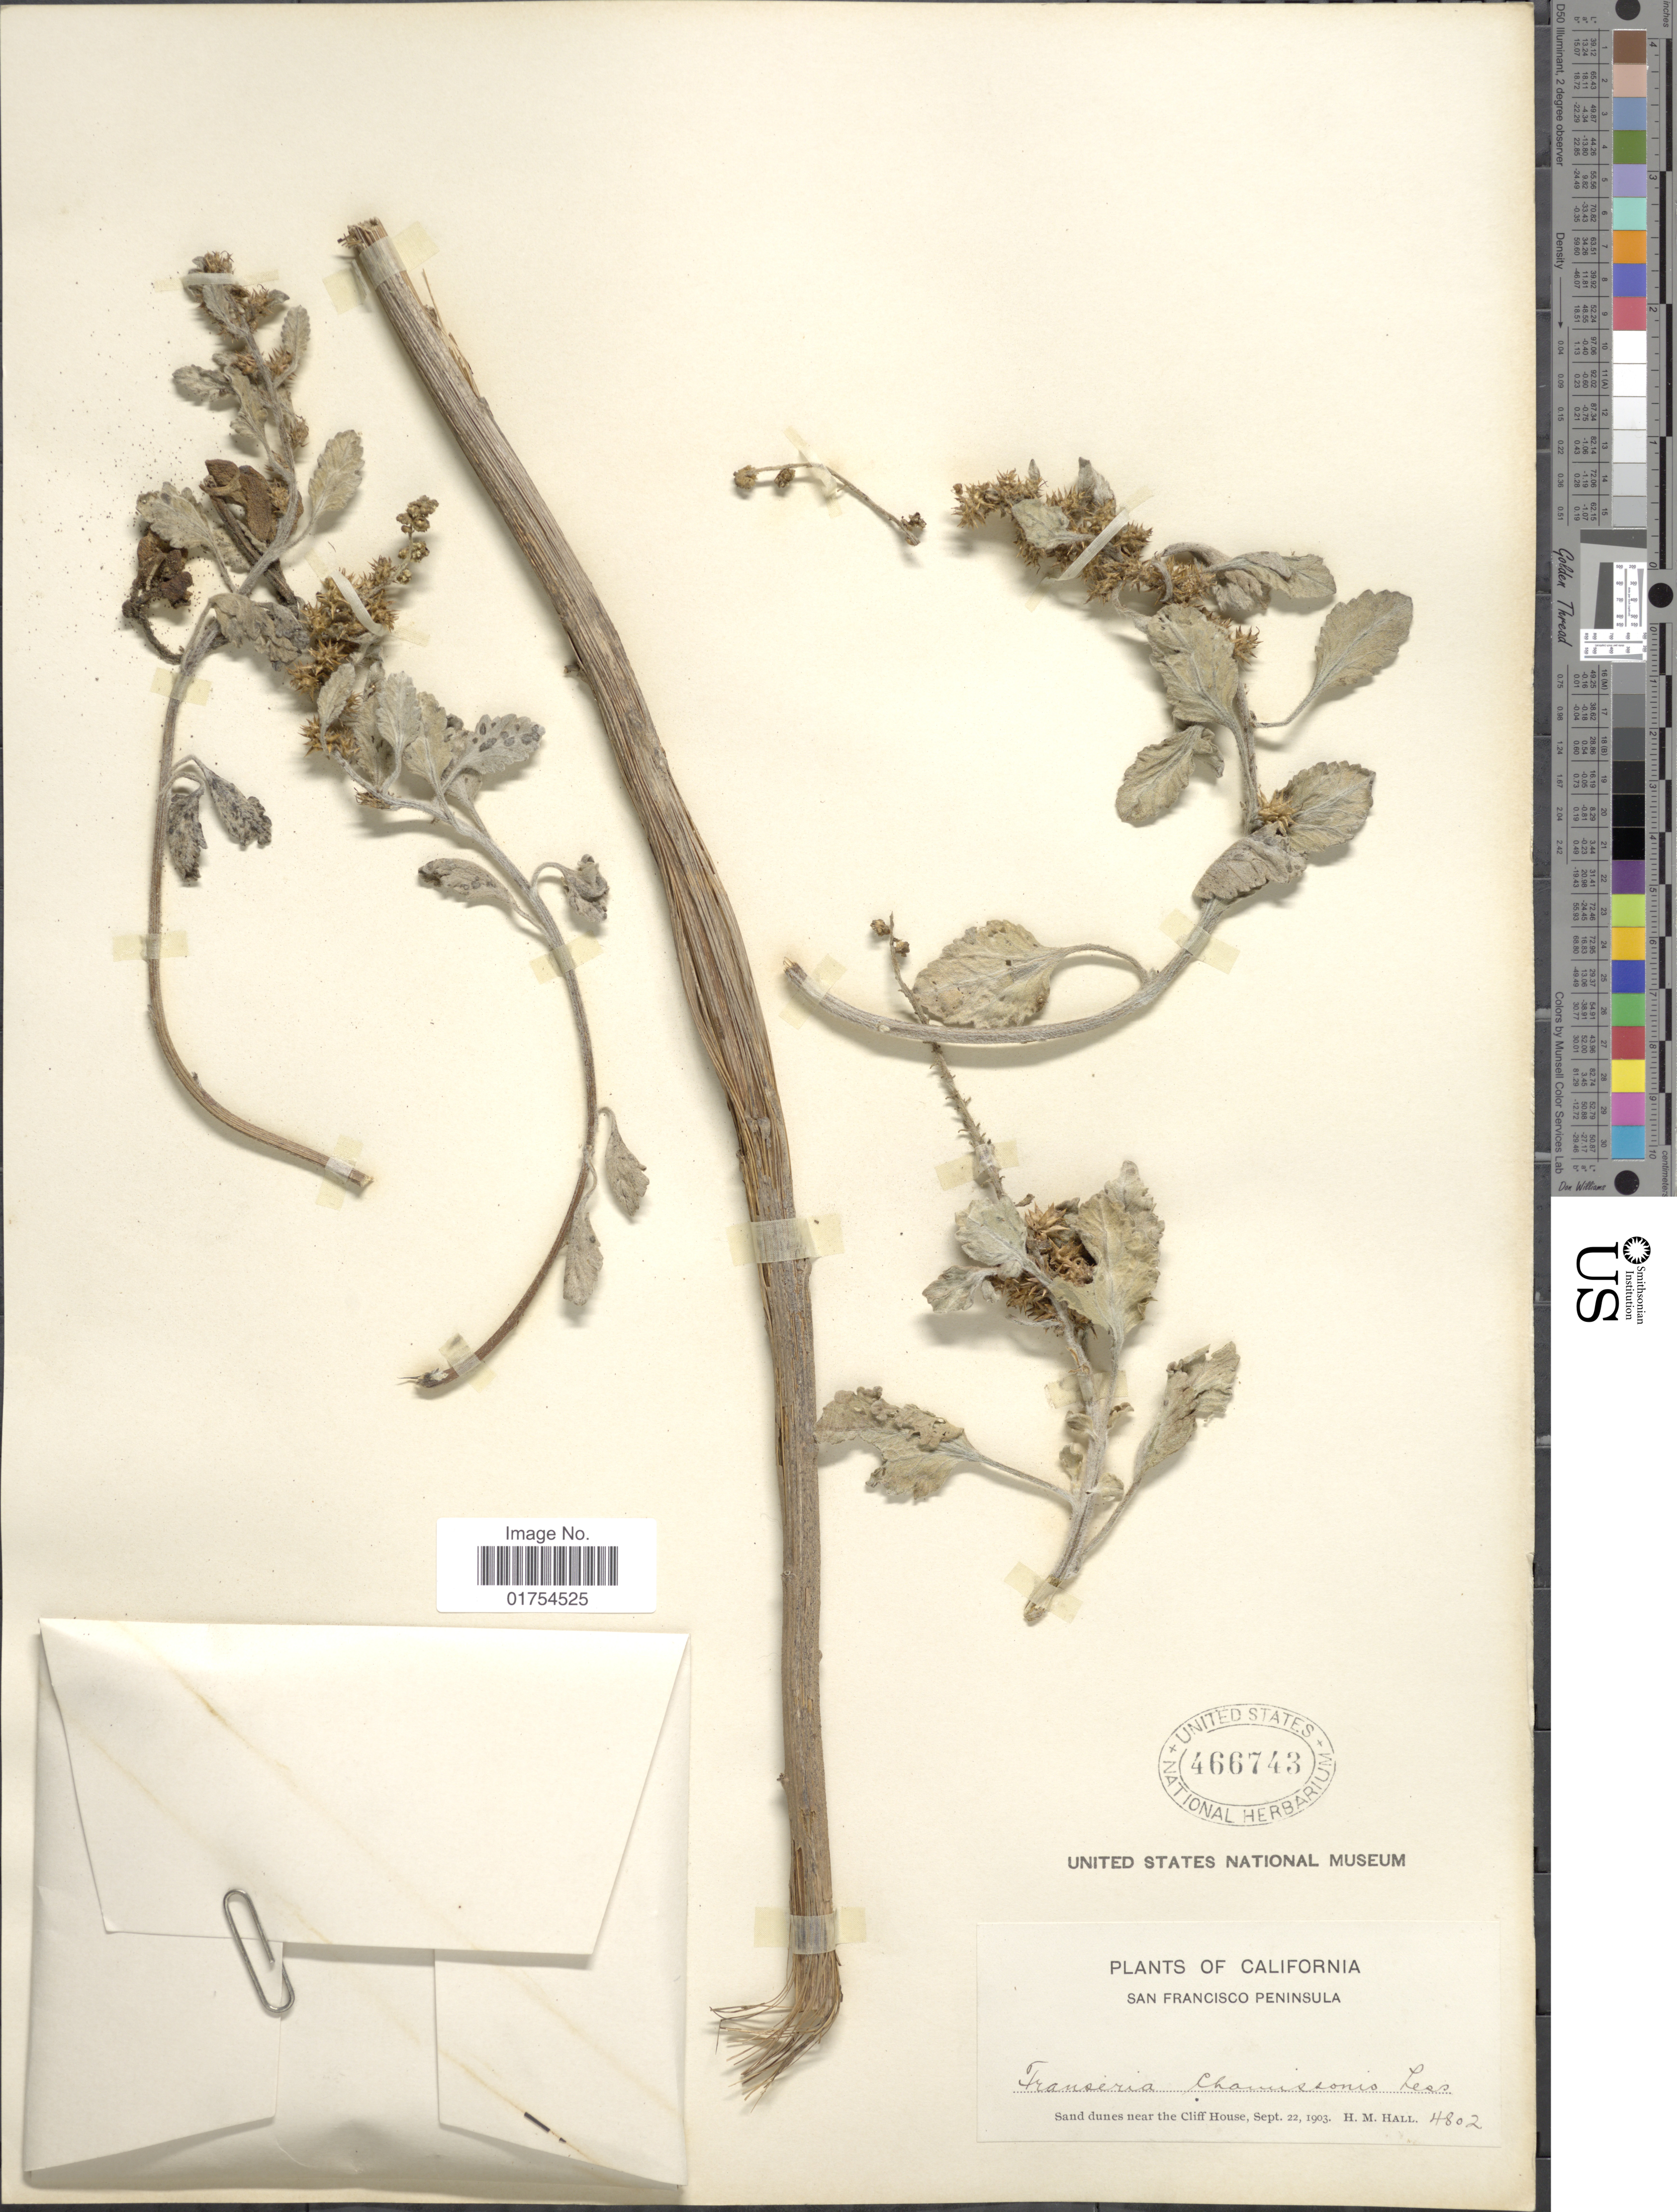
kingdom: Plantae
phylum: Tracheophyta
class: Magnoliopsida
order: Asterales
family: Asteraceae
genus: Franseria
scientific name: Franseria chamissonis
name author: Less.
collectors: H. M. Hall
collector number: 4802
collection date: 1903-09-22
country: United States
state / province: California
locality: San Franisco Peninsula, Sand dunes near the Cliff House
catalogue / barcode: US 466743